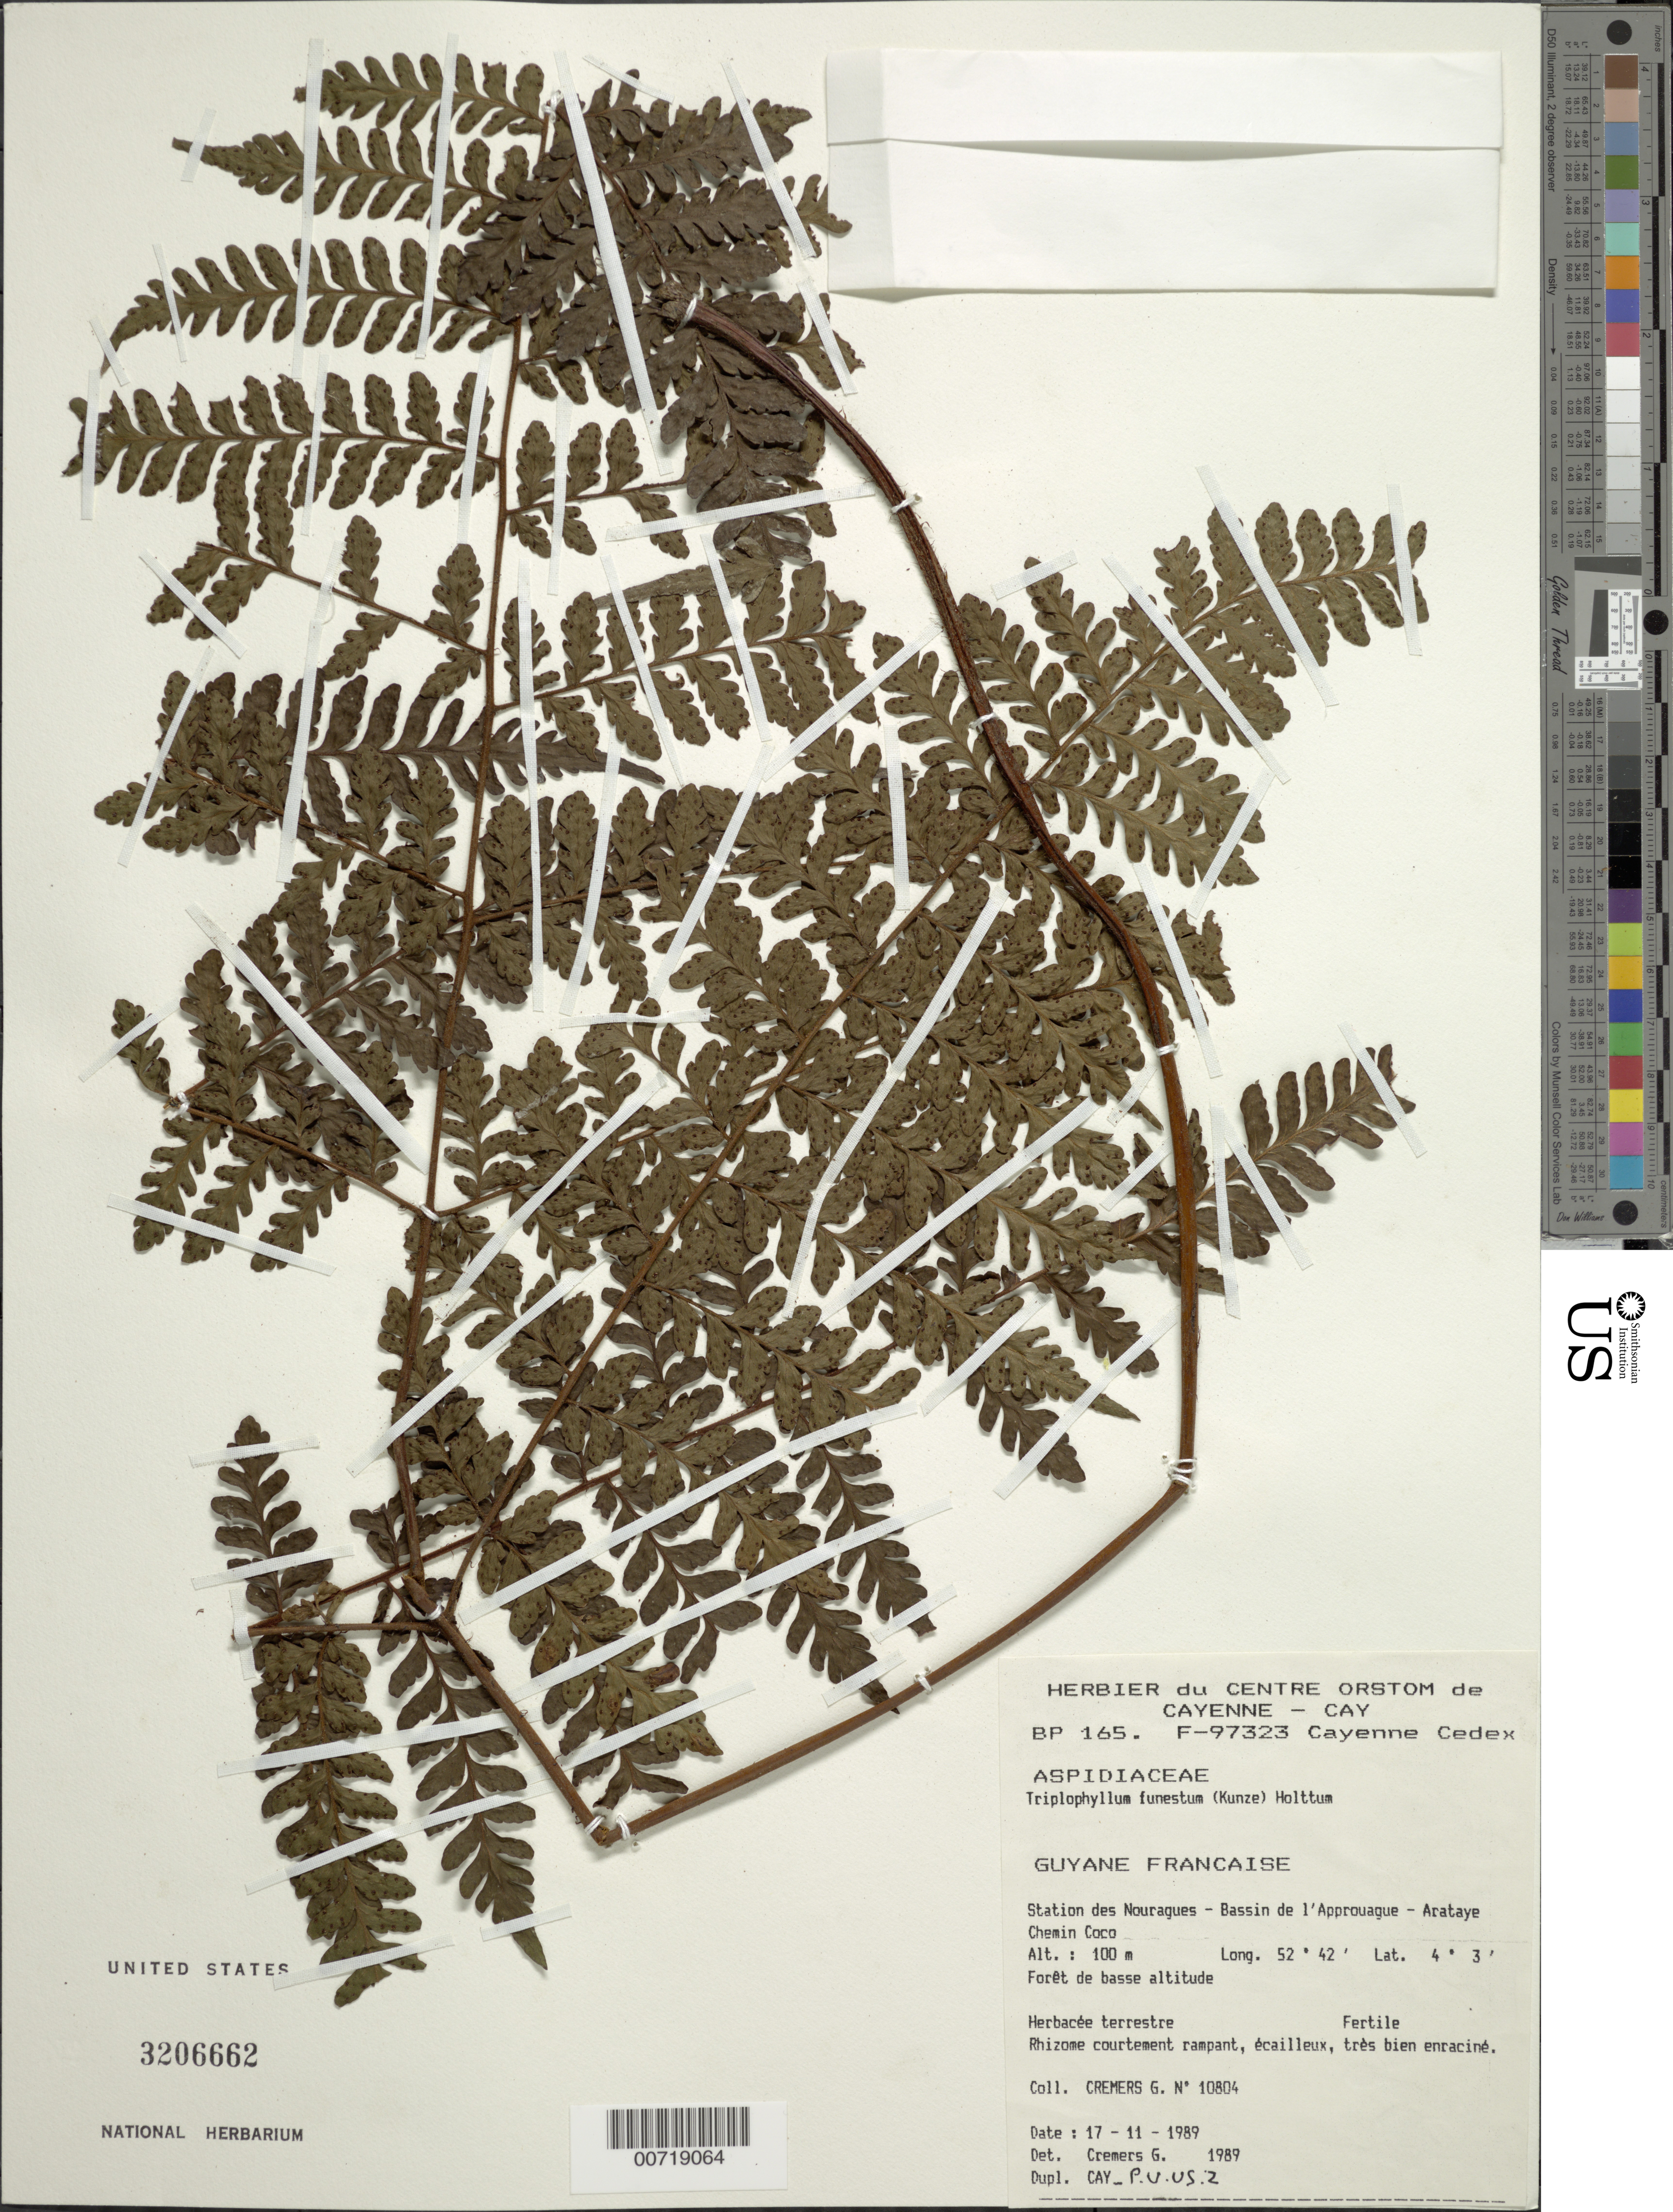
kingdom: Plantae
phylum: Tracheophyta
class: Polypodiopsida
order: Polypodiales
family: Tectariaceae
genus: Triplophyllum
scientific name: Triplophyllum funestum var. funestum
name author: (Kunze) Holttum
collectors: G. Cremers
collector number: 10804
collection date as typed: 17-Nov-89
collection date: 1989-11-17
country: French Guiana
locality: Station des Nouragues, Bassin de l'Approuague, Arataye, Chemin Coco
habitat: Low forest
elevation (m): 100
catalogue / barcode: US 3206662